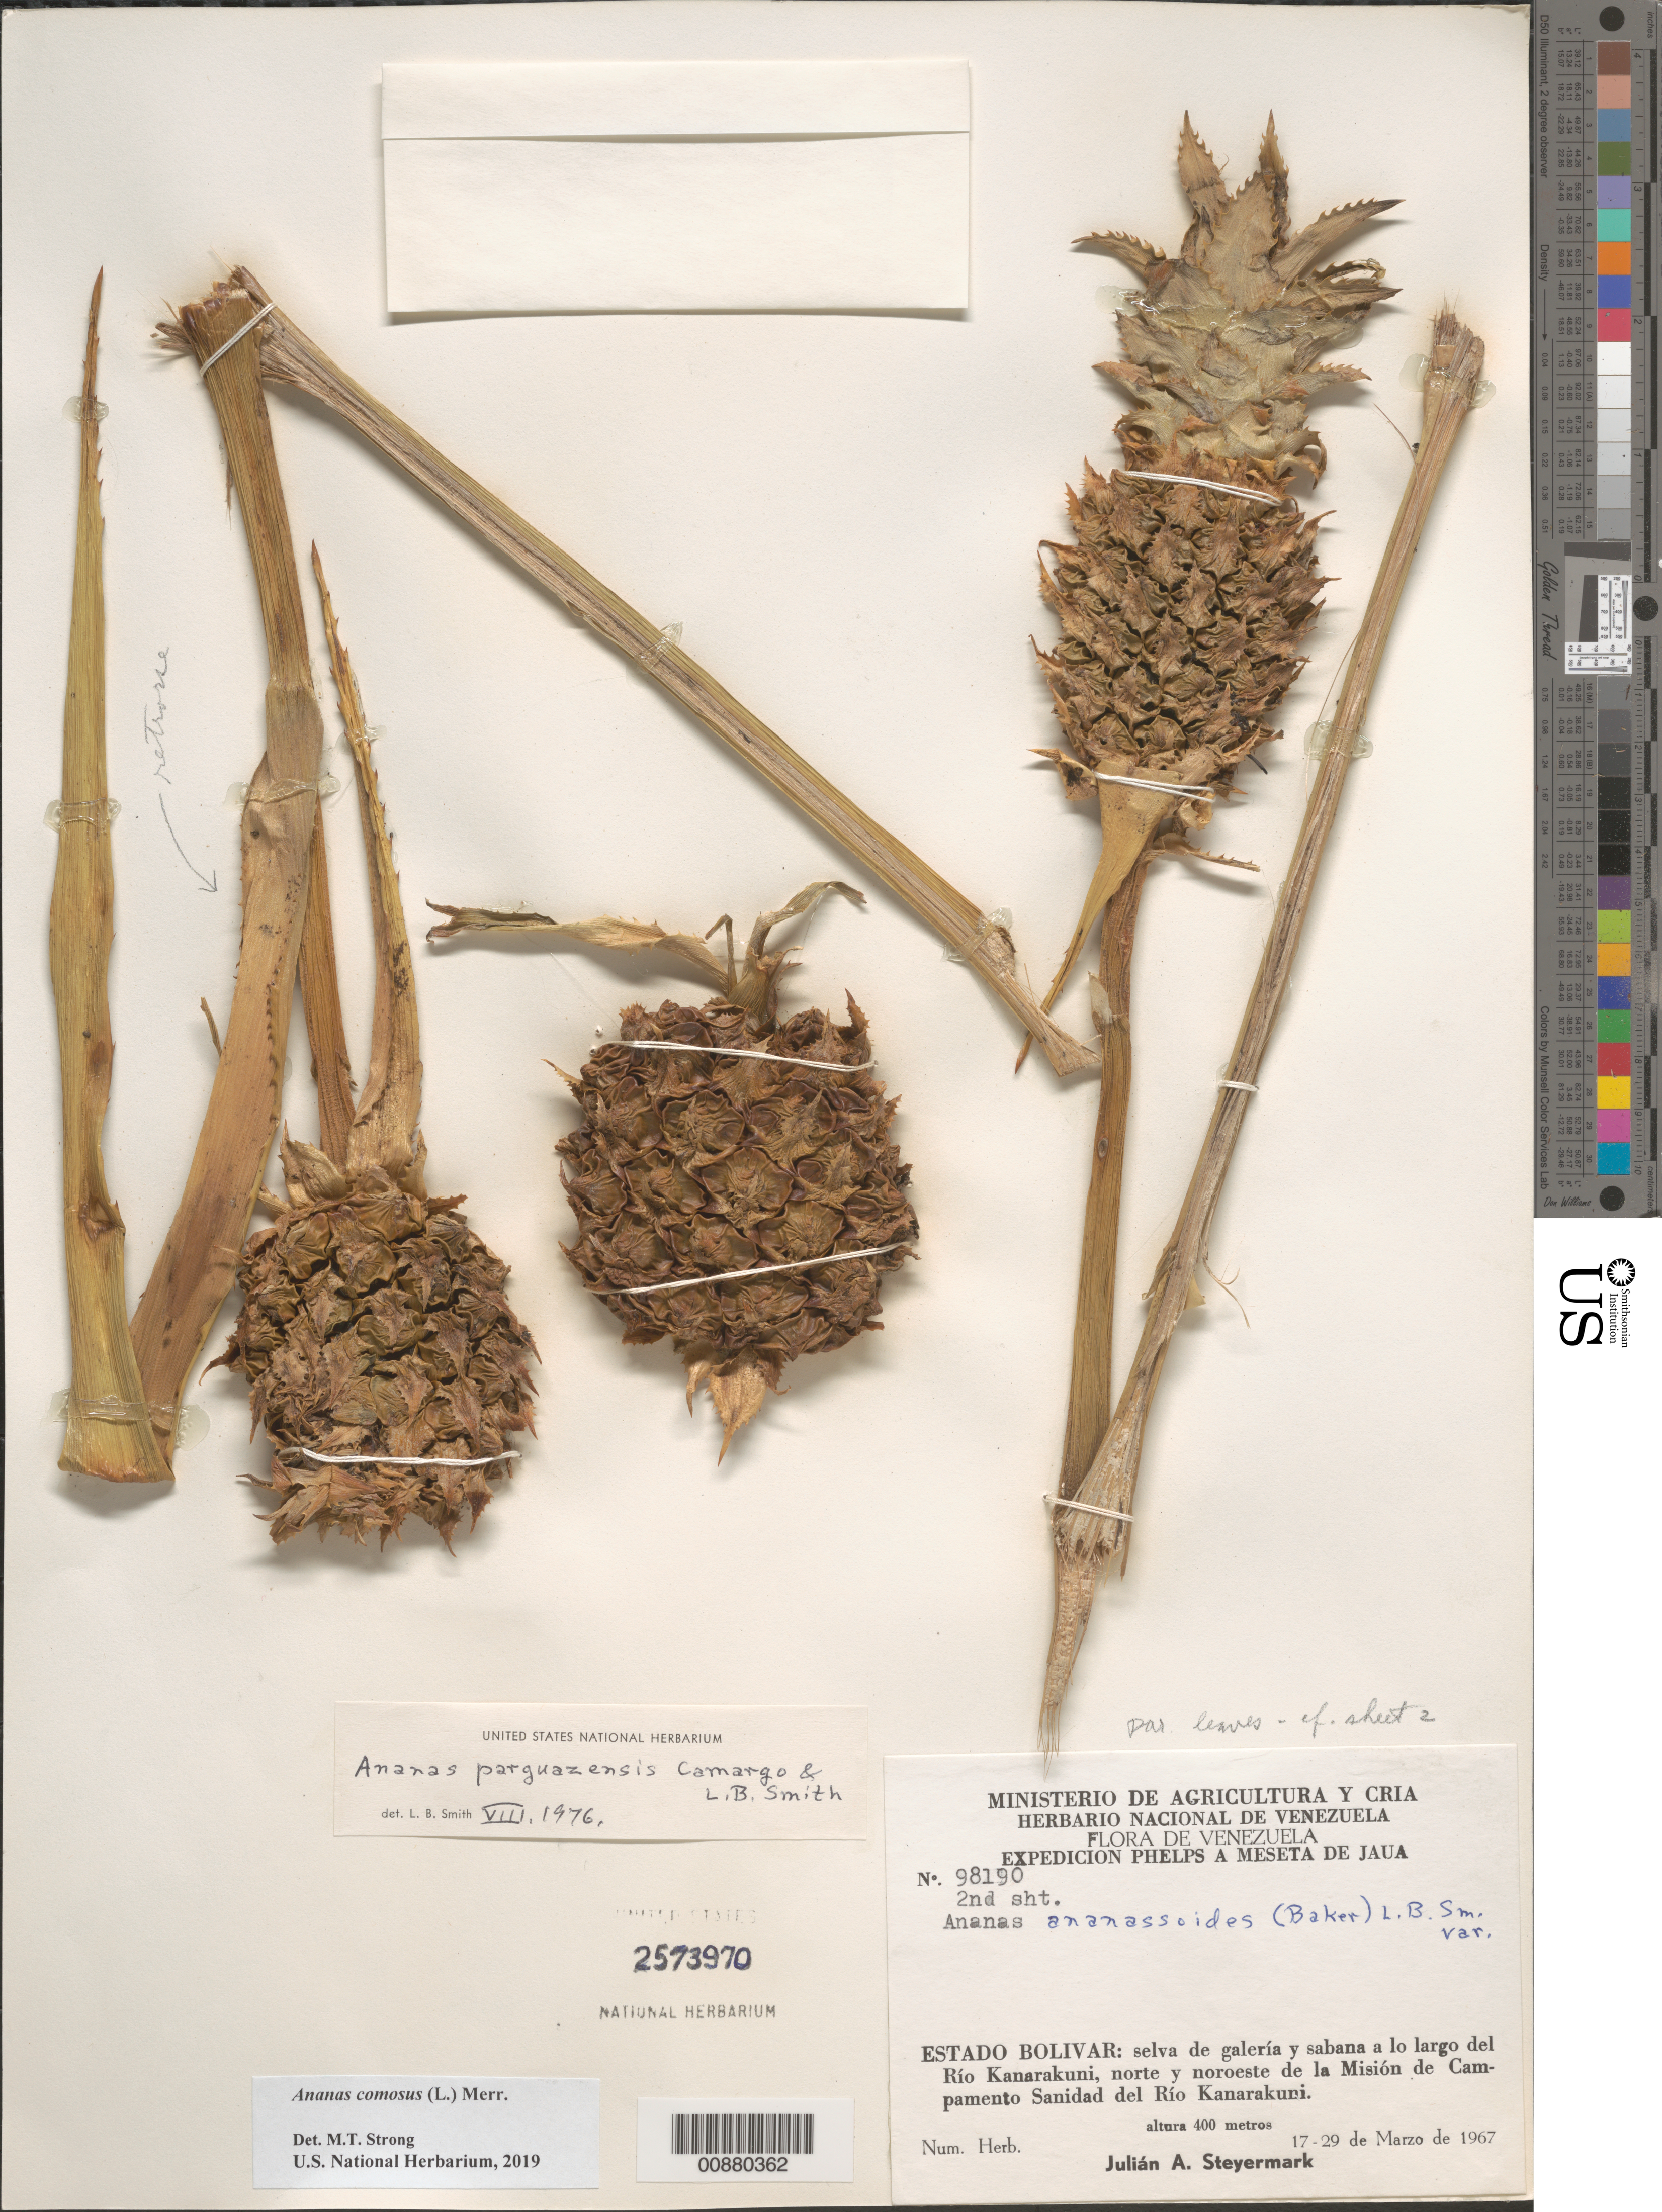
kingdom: Plantae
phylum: Tracheophyta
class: Liliopsida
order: Poales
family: Bromeliaceae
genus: Ananas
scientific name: Ananas comosus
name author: (L.) Merr.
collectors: J. Steyermark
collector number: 98190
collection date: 1967-03-17/1967-03-29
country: Venezuela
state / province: Bolivar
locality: Selva de galería y sabana a lo largo del Río Kanarakuni, norte y noroeste de la Misión de Campamento del Río Kanarakuni.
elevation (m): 400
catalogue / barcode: US 2573970